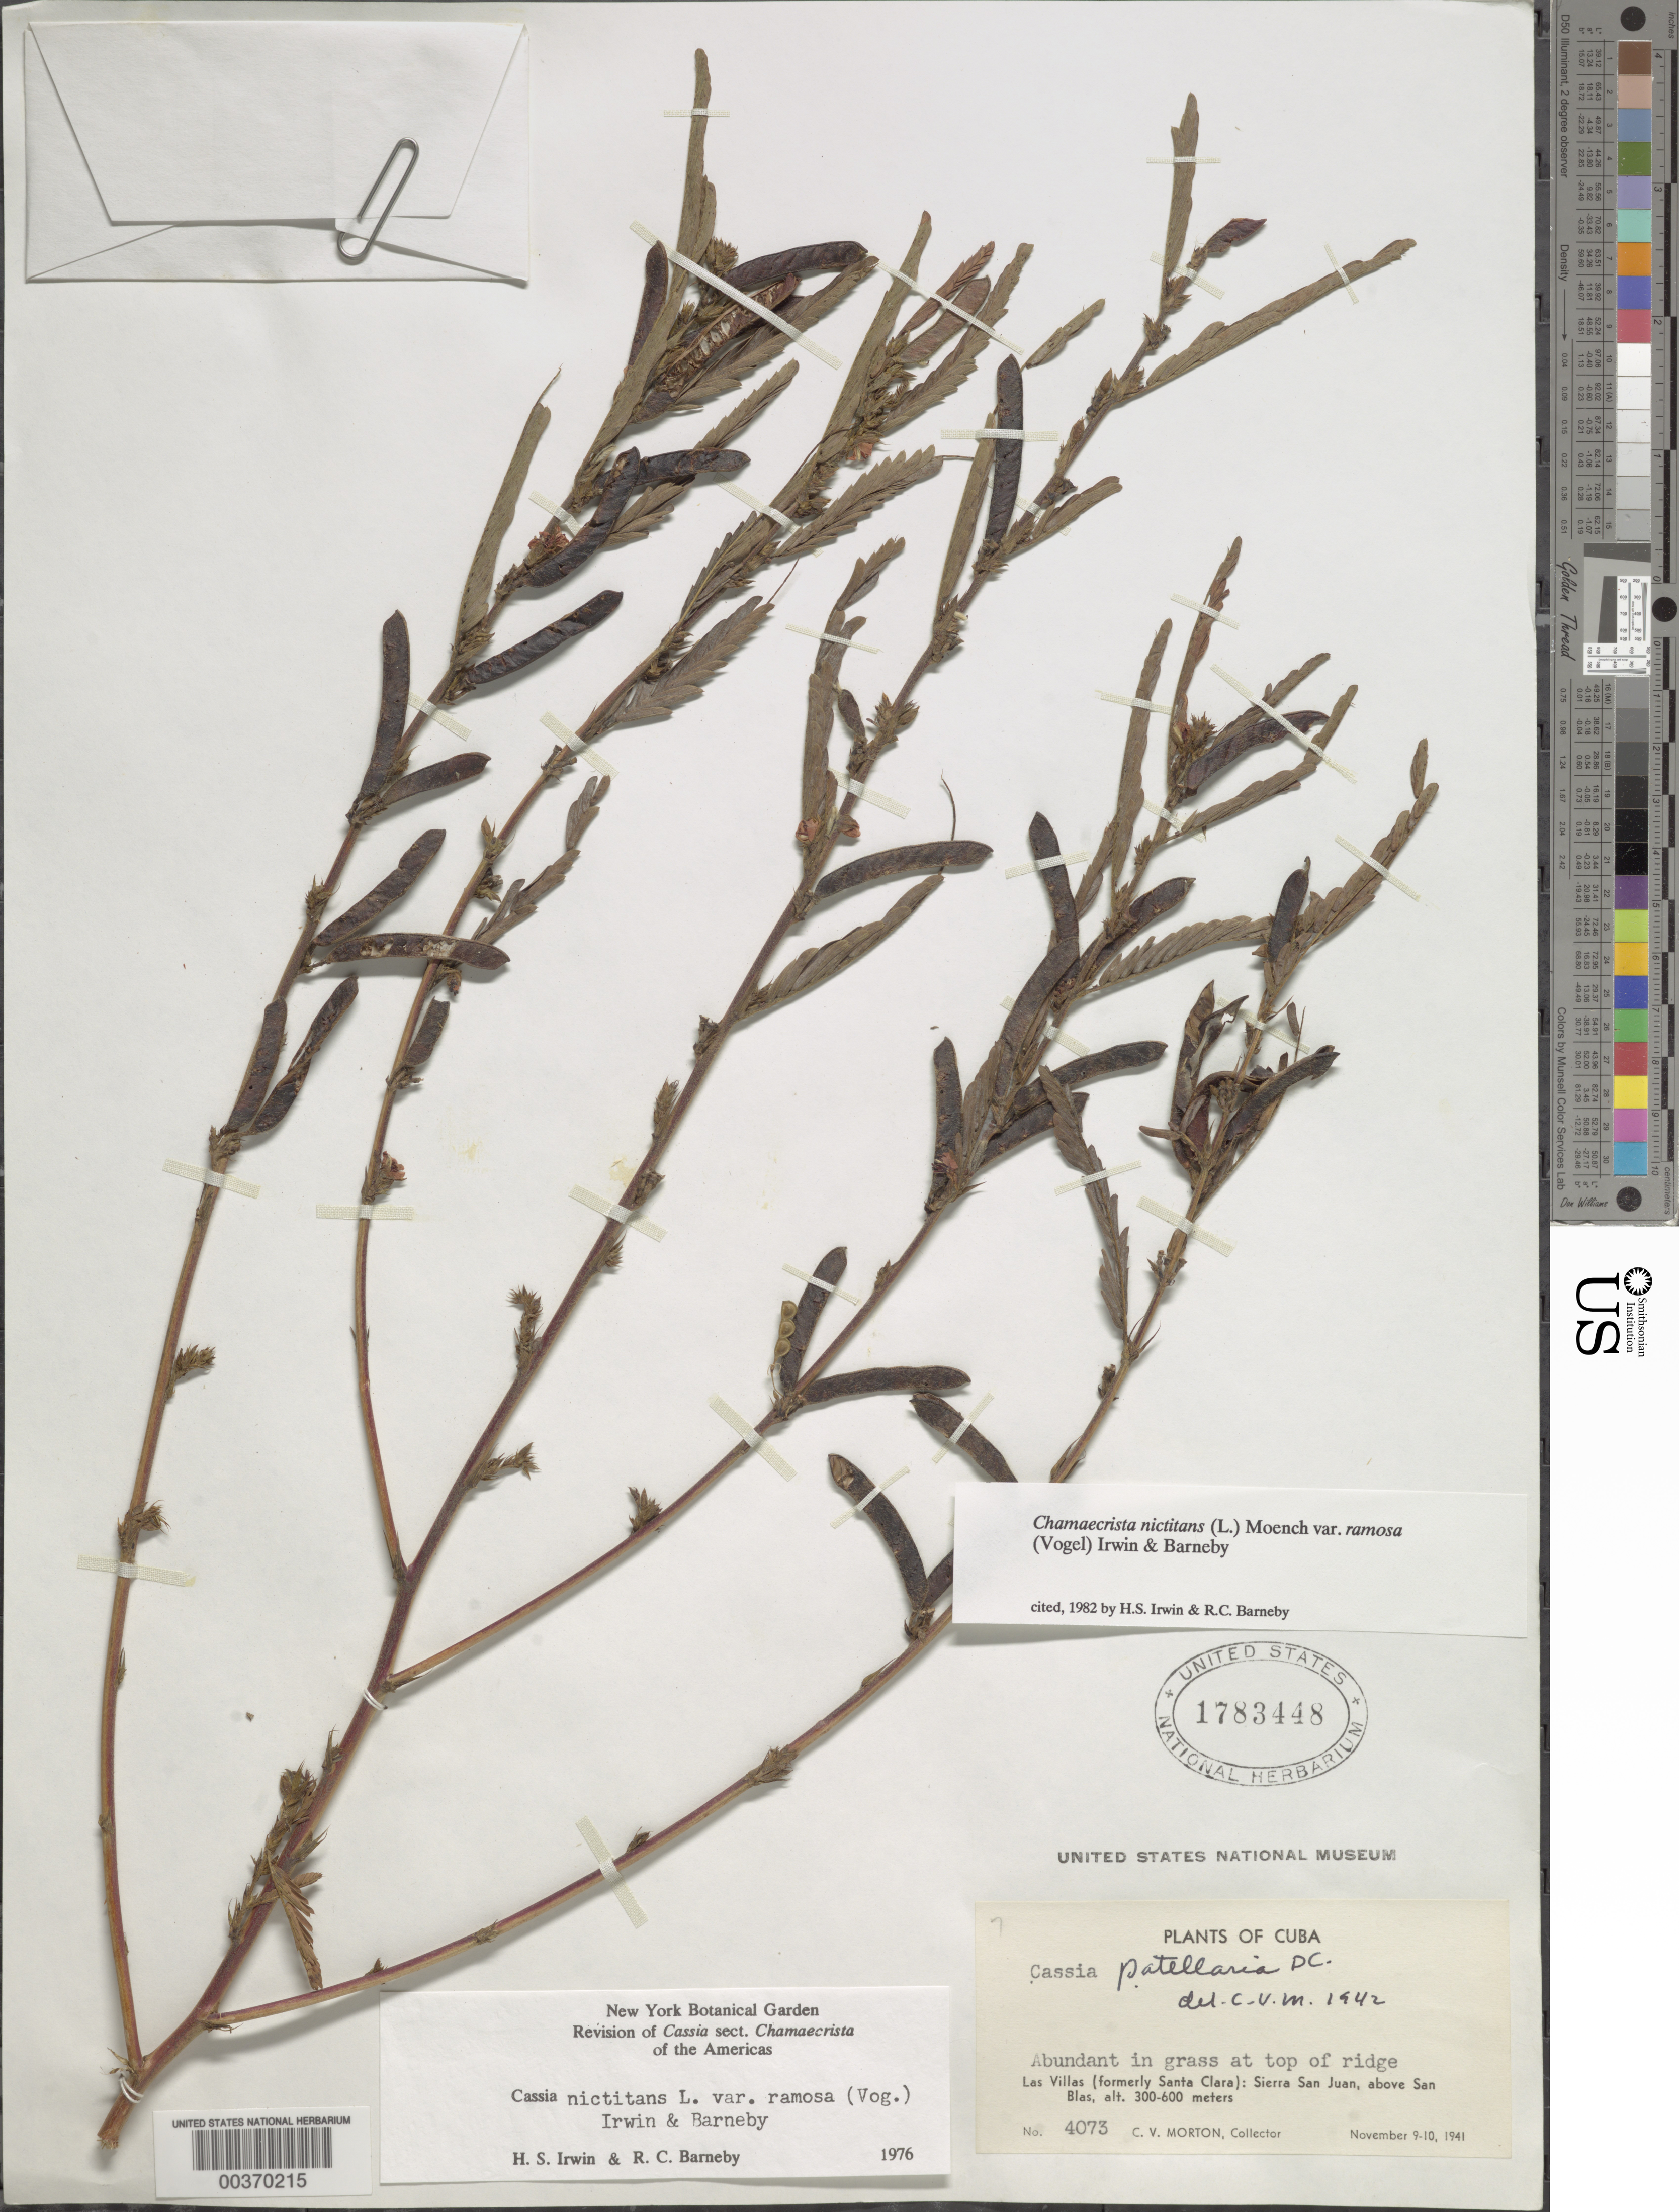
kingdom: Plantae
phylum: Tracheophyta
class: Magnoliopsida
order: Fabales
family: Fabaceae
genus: Chamaecrista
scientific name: Chamaecrista nictitans var. ramosa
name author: (Vogel) H.S. Irwin & Barneby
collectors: C. V. Morton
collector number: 4073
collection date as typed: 09 Nov 1941 to 10 Nov 1941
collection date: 1941-11-09/1941-11-10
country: Cuba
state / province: Las Villas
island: Greater Antilles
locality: Sierra san juan, above san blas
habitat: In grass at top of ridge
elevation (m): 300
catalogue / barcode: US 1783448